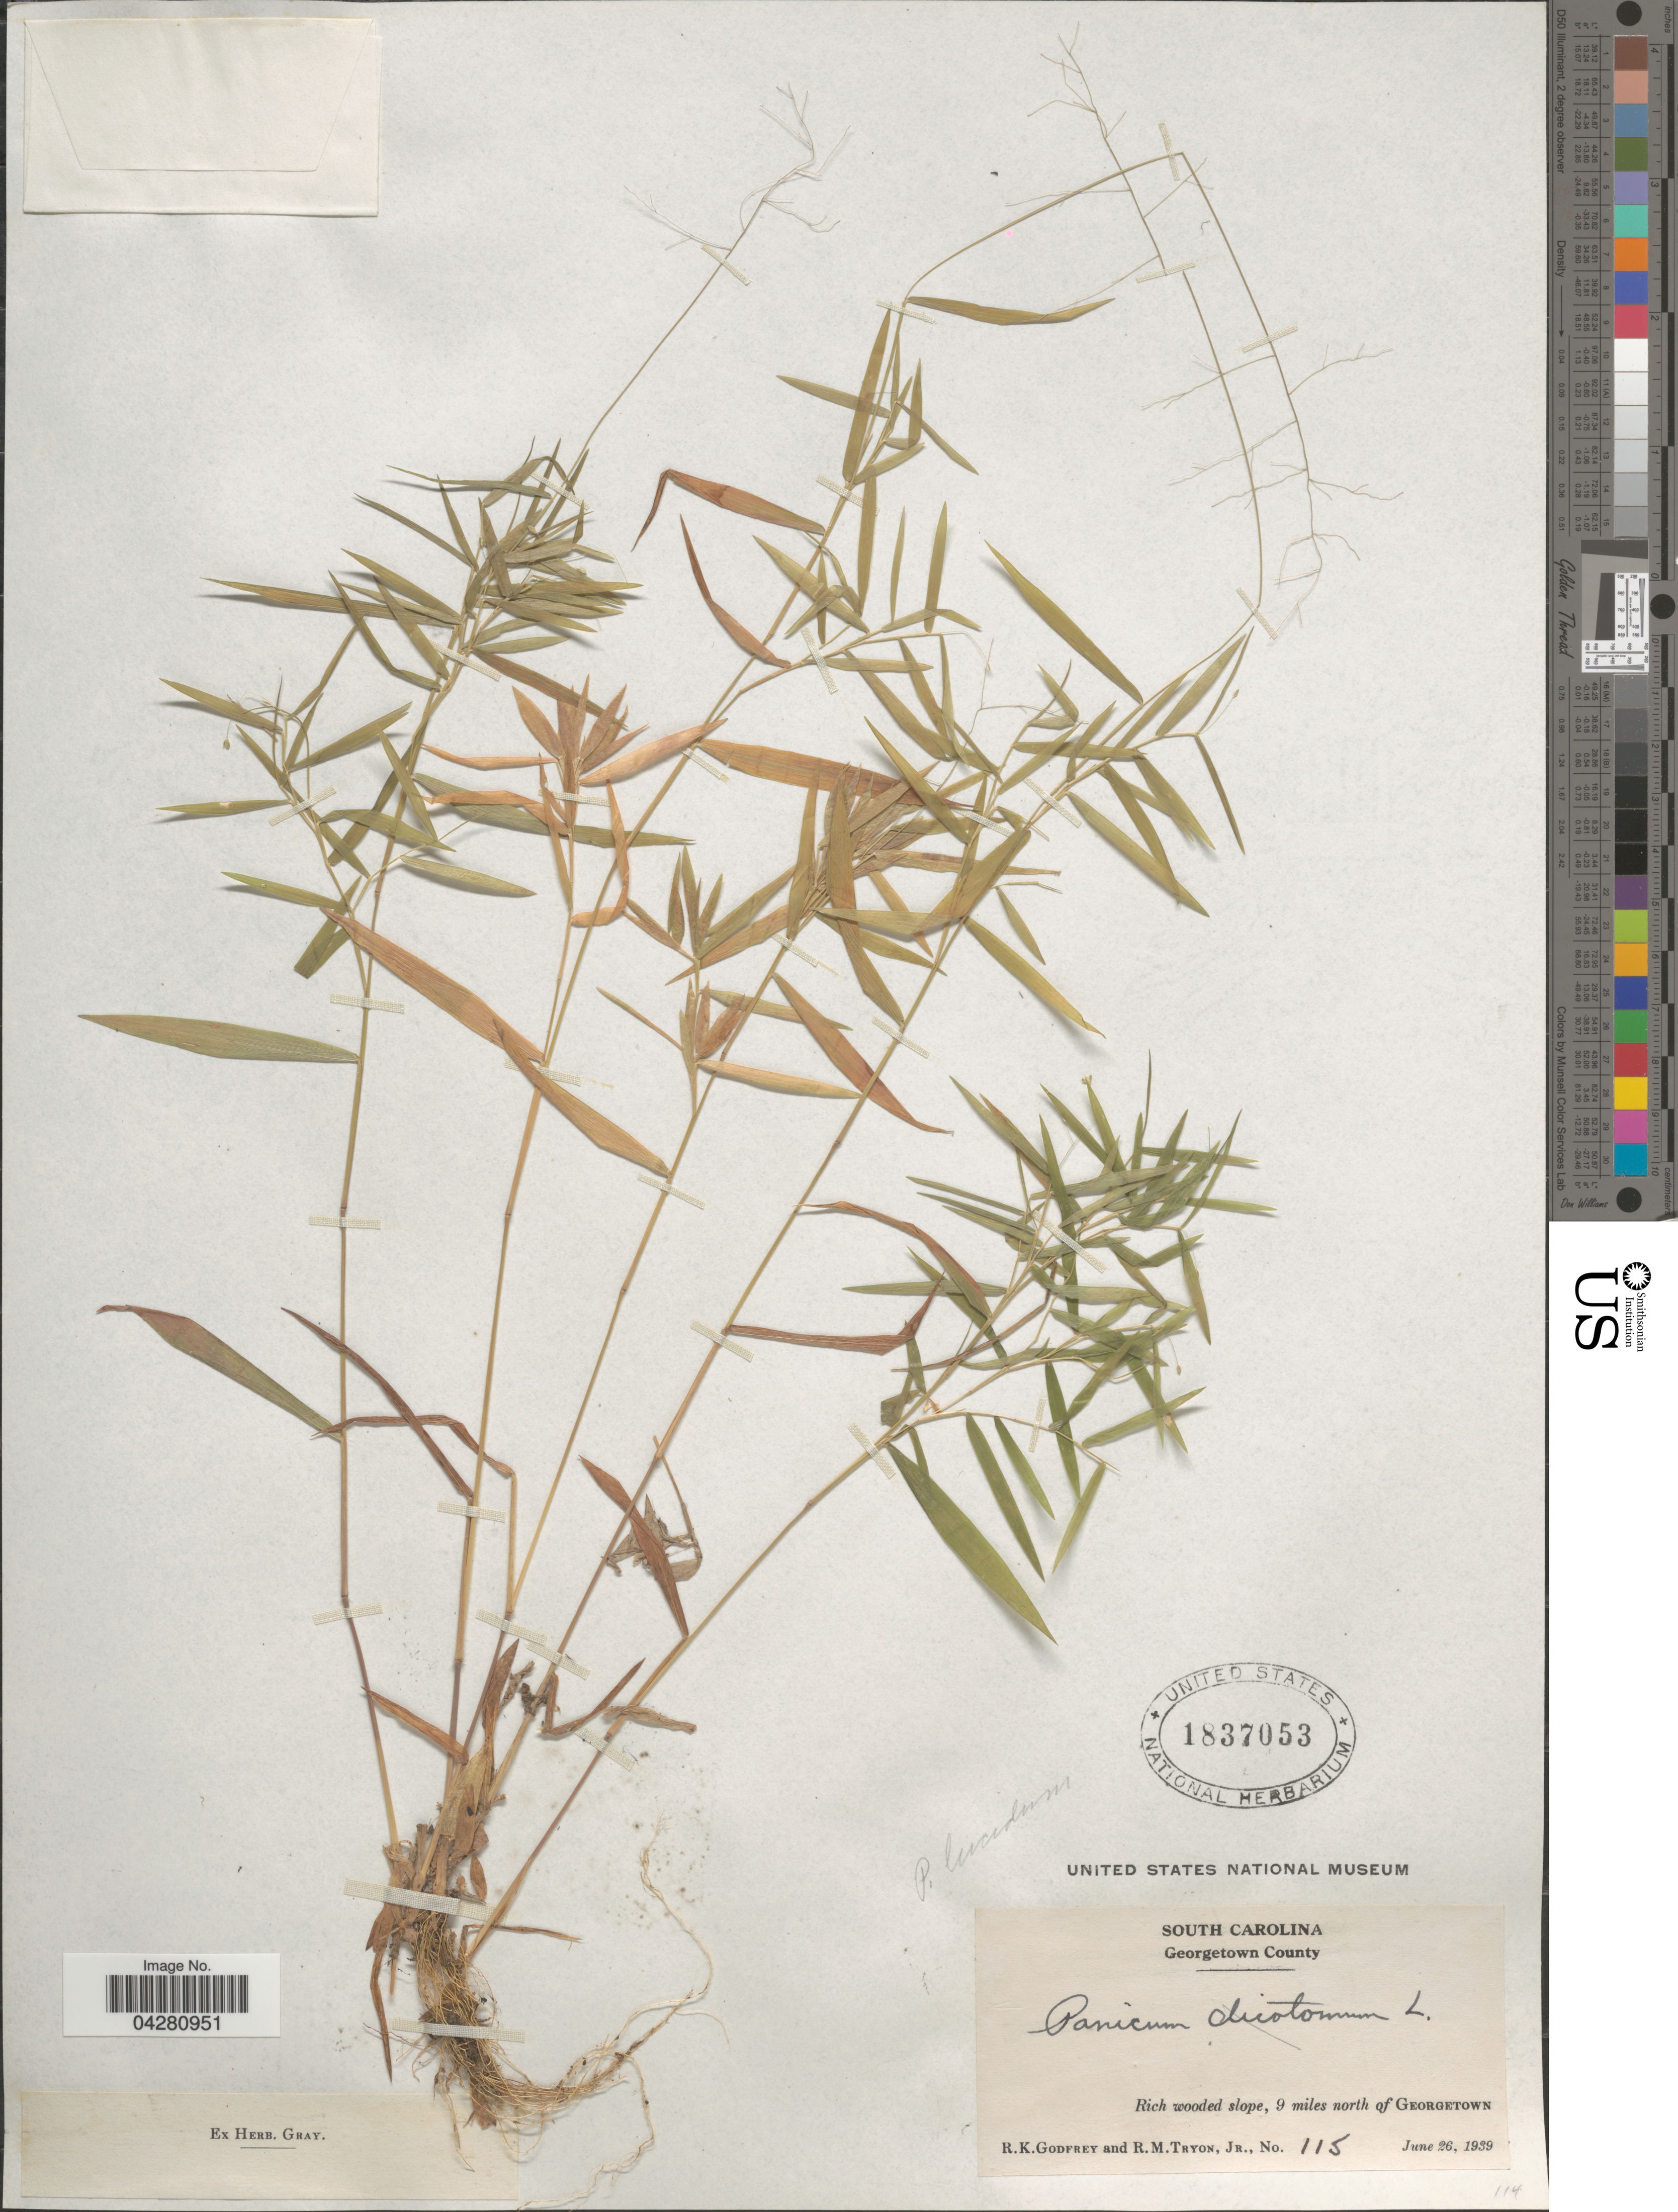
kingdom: Plantae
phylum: Tracheophyta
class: Liliopsida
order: Poales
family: Poaceae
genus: Dichanthelium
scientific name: Dichanthelium dichotomum var. dichotomum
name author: (L.) Gould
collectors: R. K. Godfrey & R. Tryon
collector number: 115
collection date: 1939-06-26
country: United States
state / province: South Carolina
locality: Georgetown County. Rich wooded slope, 9 miles north of Georgetown.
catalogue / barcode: US 1837053